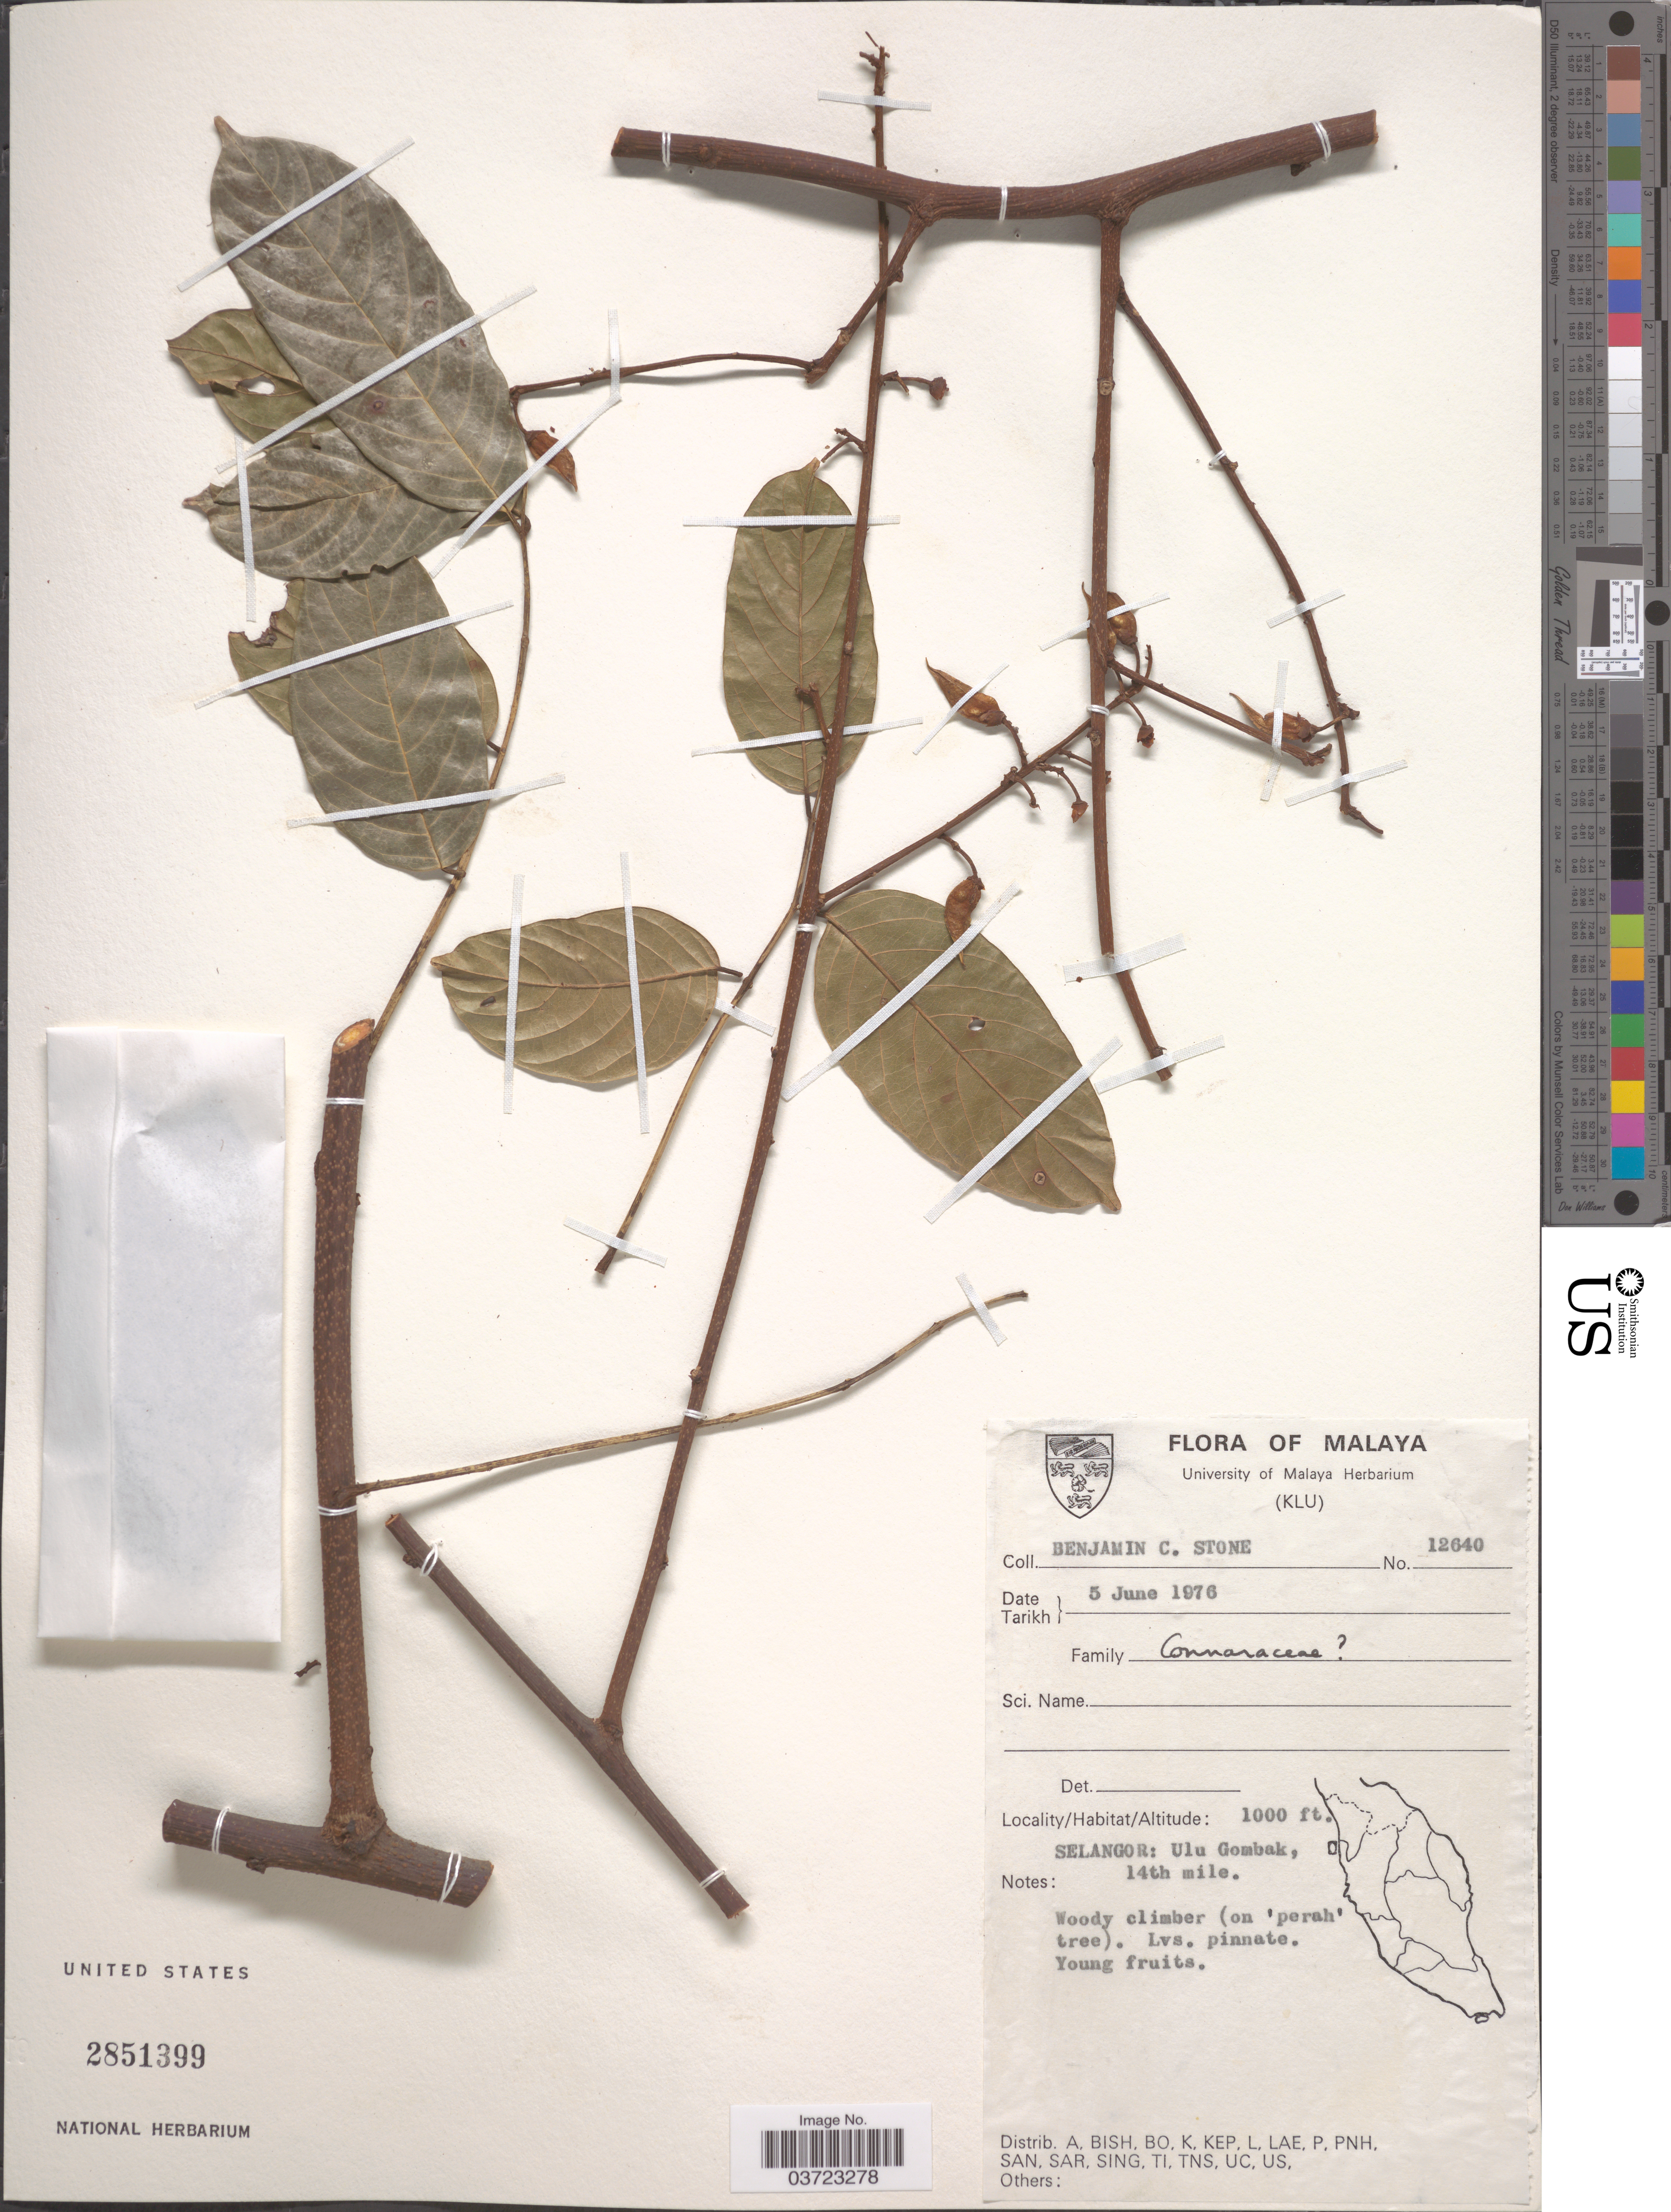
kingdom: Plantae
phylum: Tracheophyta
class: Magnoliopsida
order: Oxalidales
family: Connaraceae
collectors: B. C. Stone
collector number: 12640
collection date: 1976-06-05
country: Malaysia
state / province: Selangor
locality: Ulu Gombak, 14th mile.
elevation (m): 305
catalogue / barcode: US 2851399